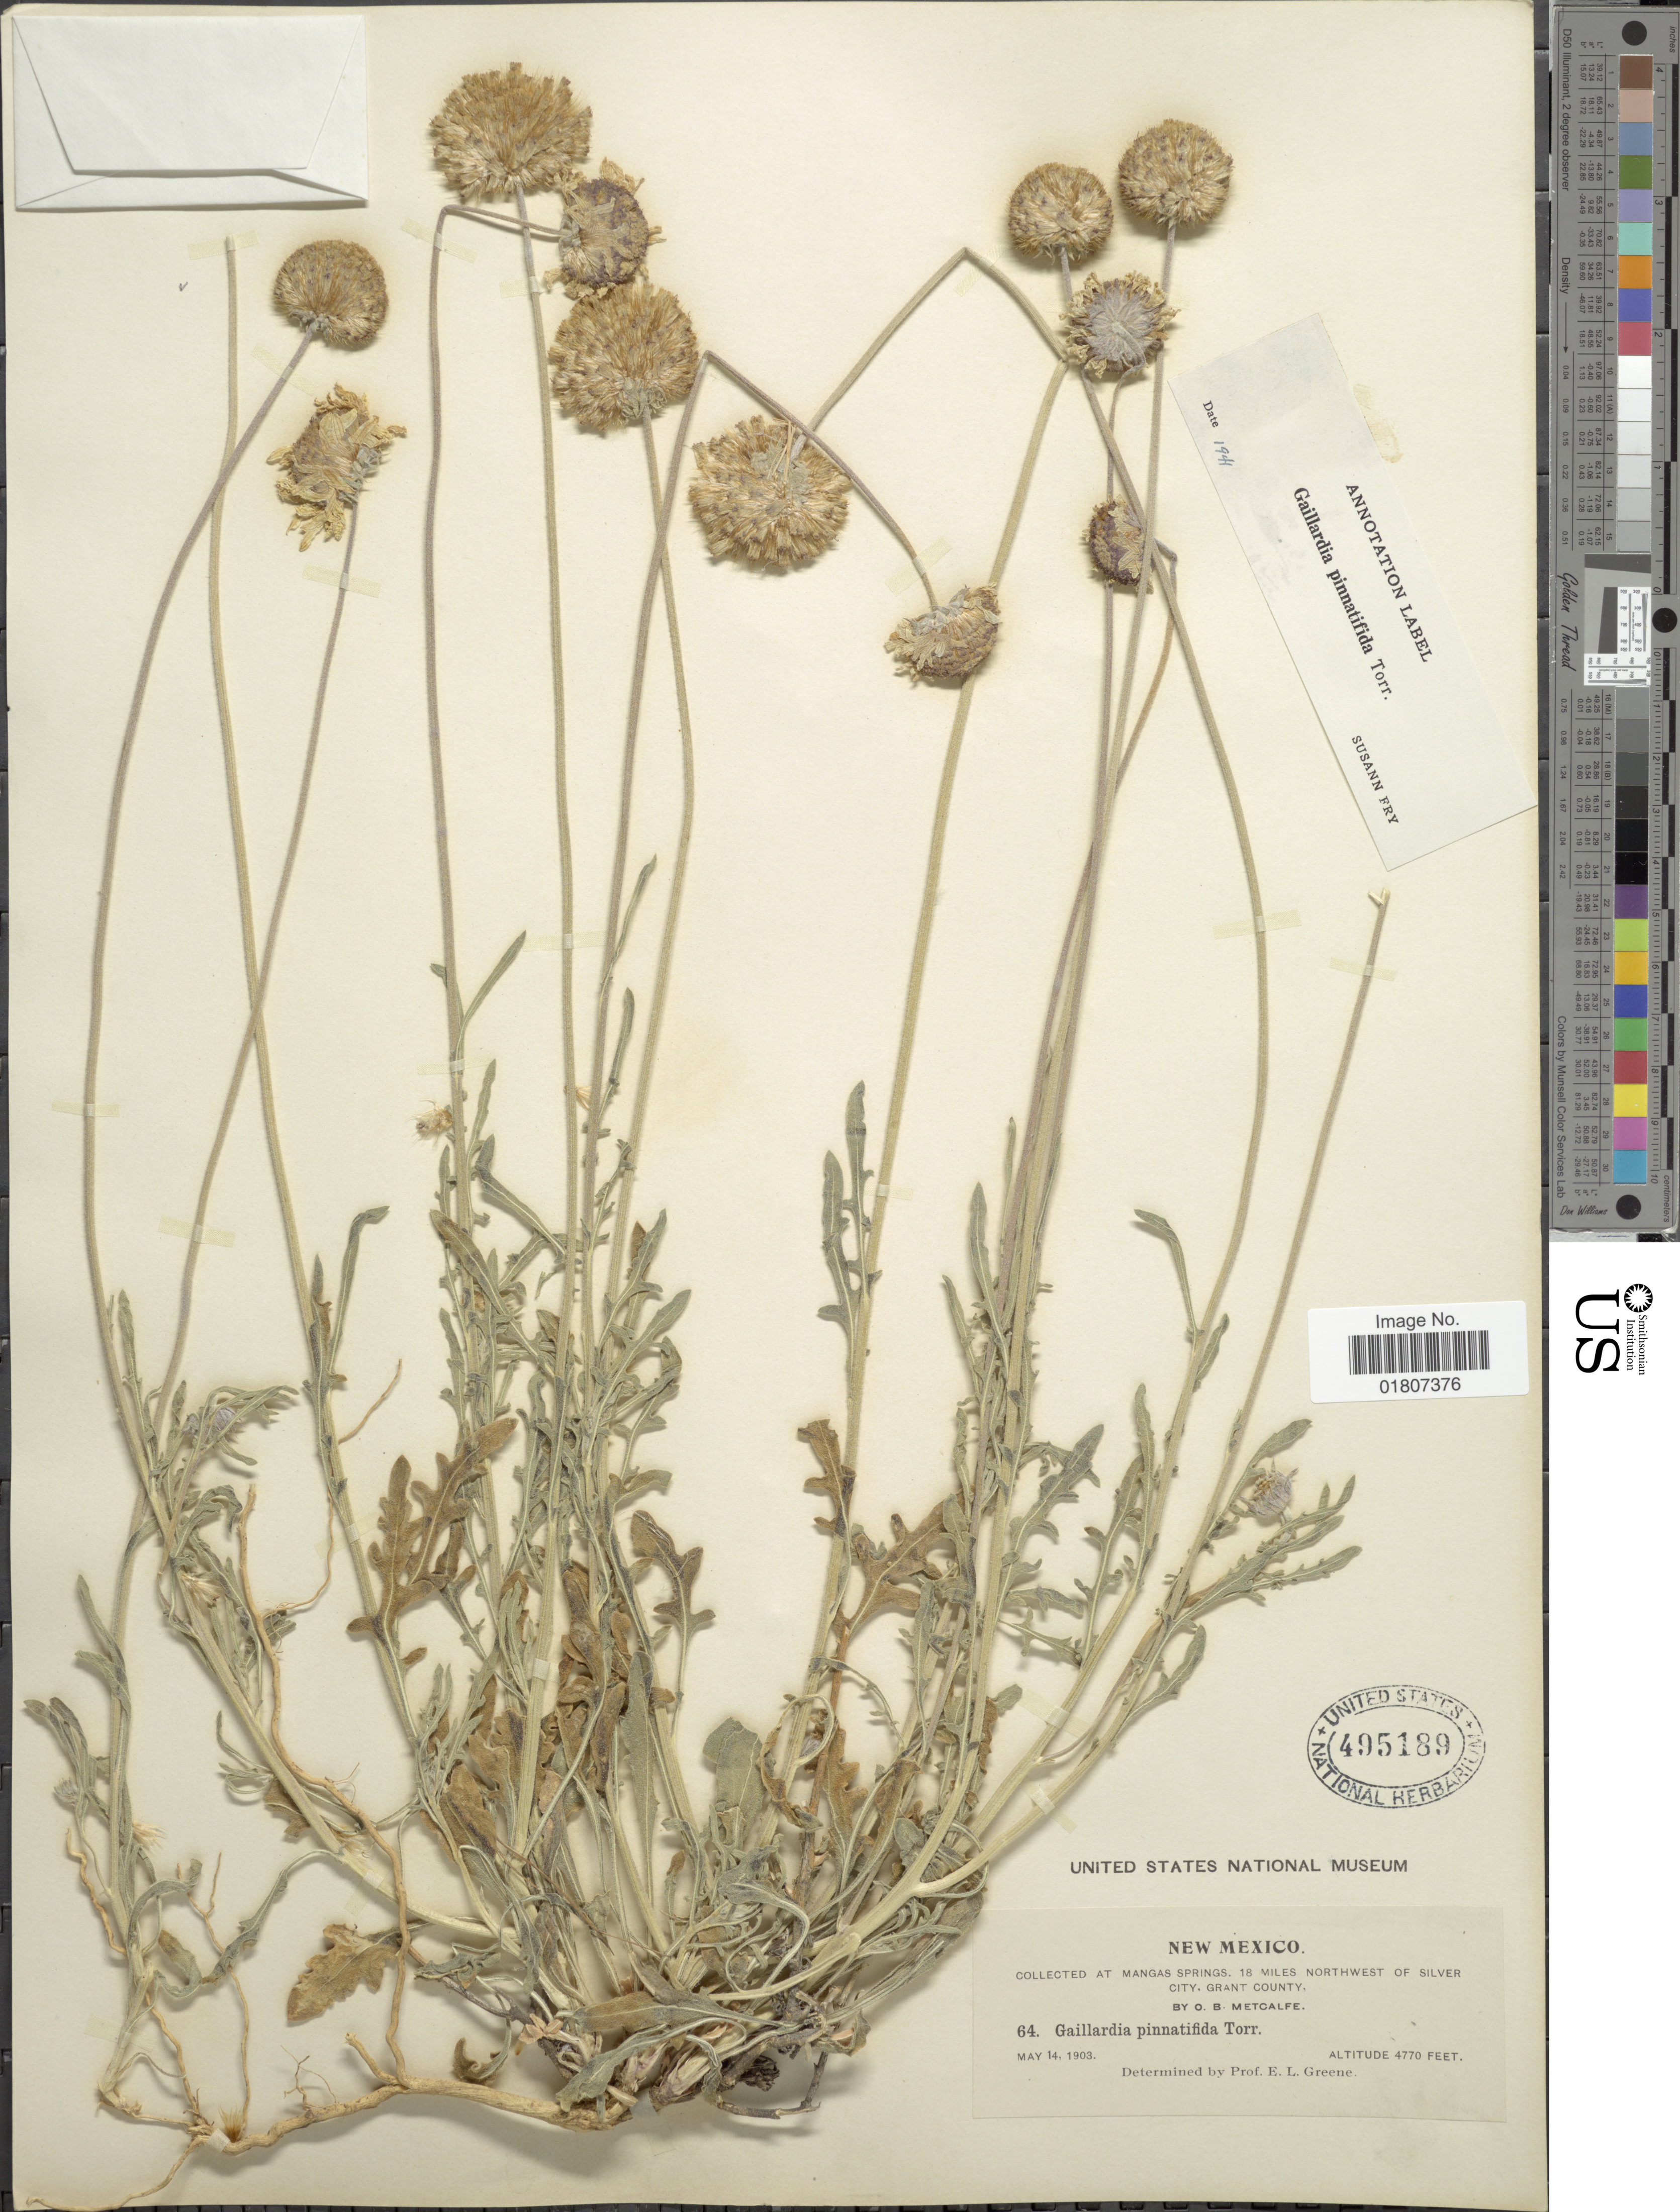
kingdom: Plantae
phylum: Tracheophyta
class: Magnoliopsida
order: Asterales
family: Asteraceae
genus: Gaillardia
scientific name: Gaillardia pinnatifida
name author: Torr.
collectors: O. B. Metcalfe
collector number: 64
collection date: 1903-05-14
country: United States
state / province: New Mexico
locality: Mangas Springs, 18 miles northwest of Silver City. Grant County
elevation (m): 1454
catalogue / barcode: US 495189